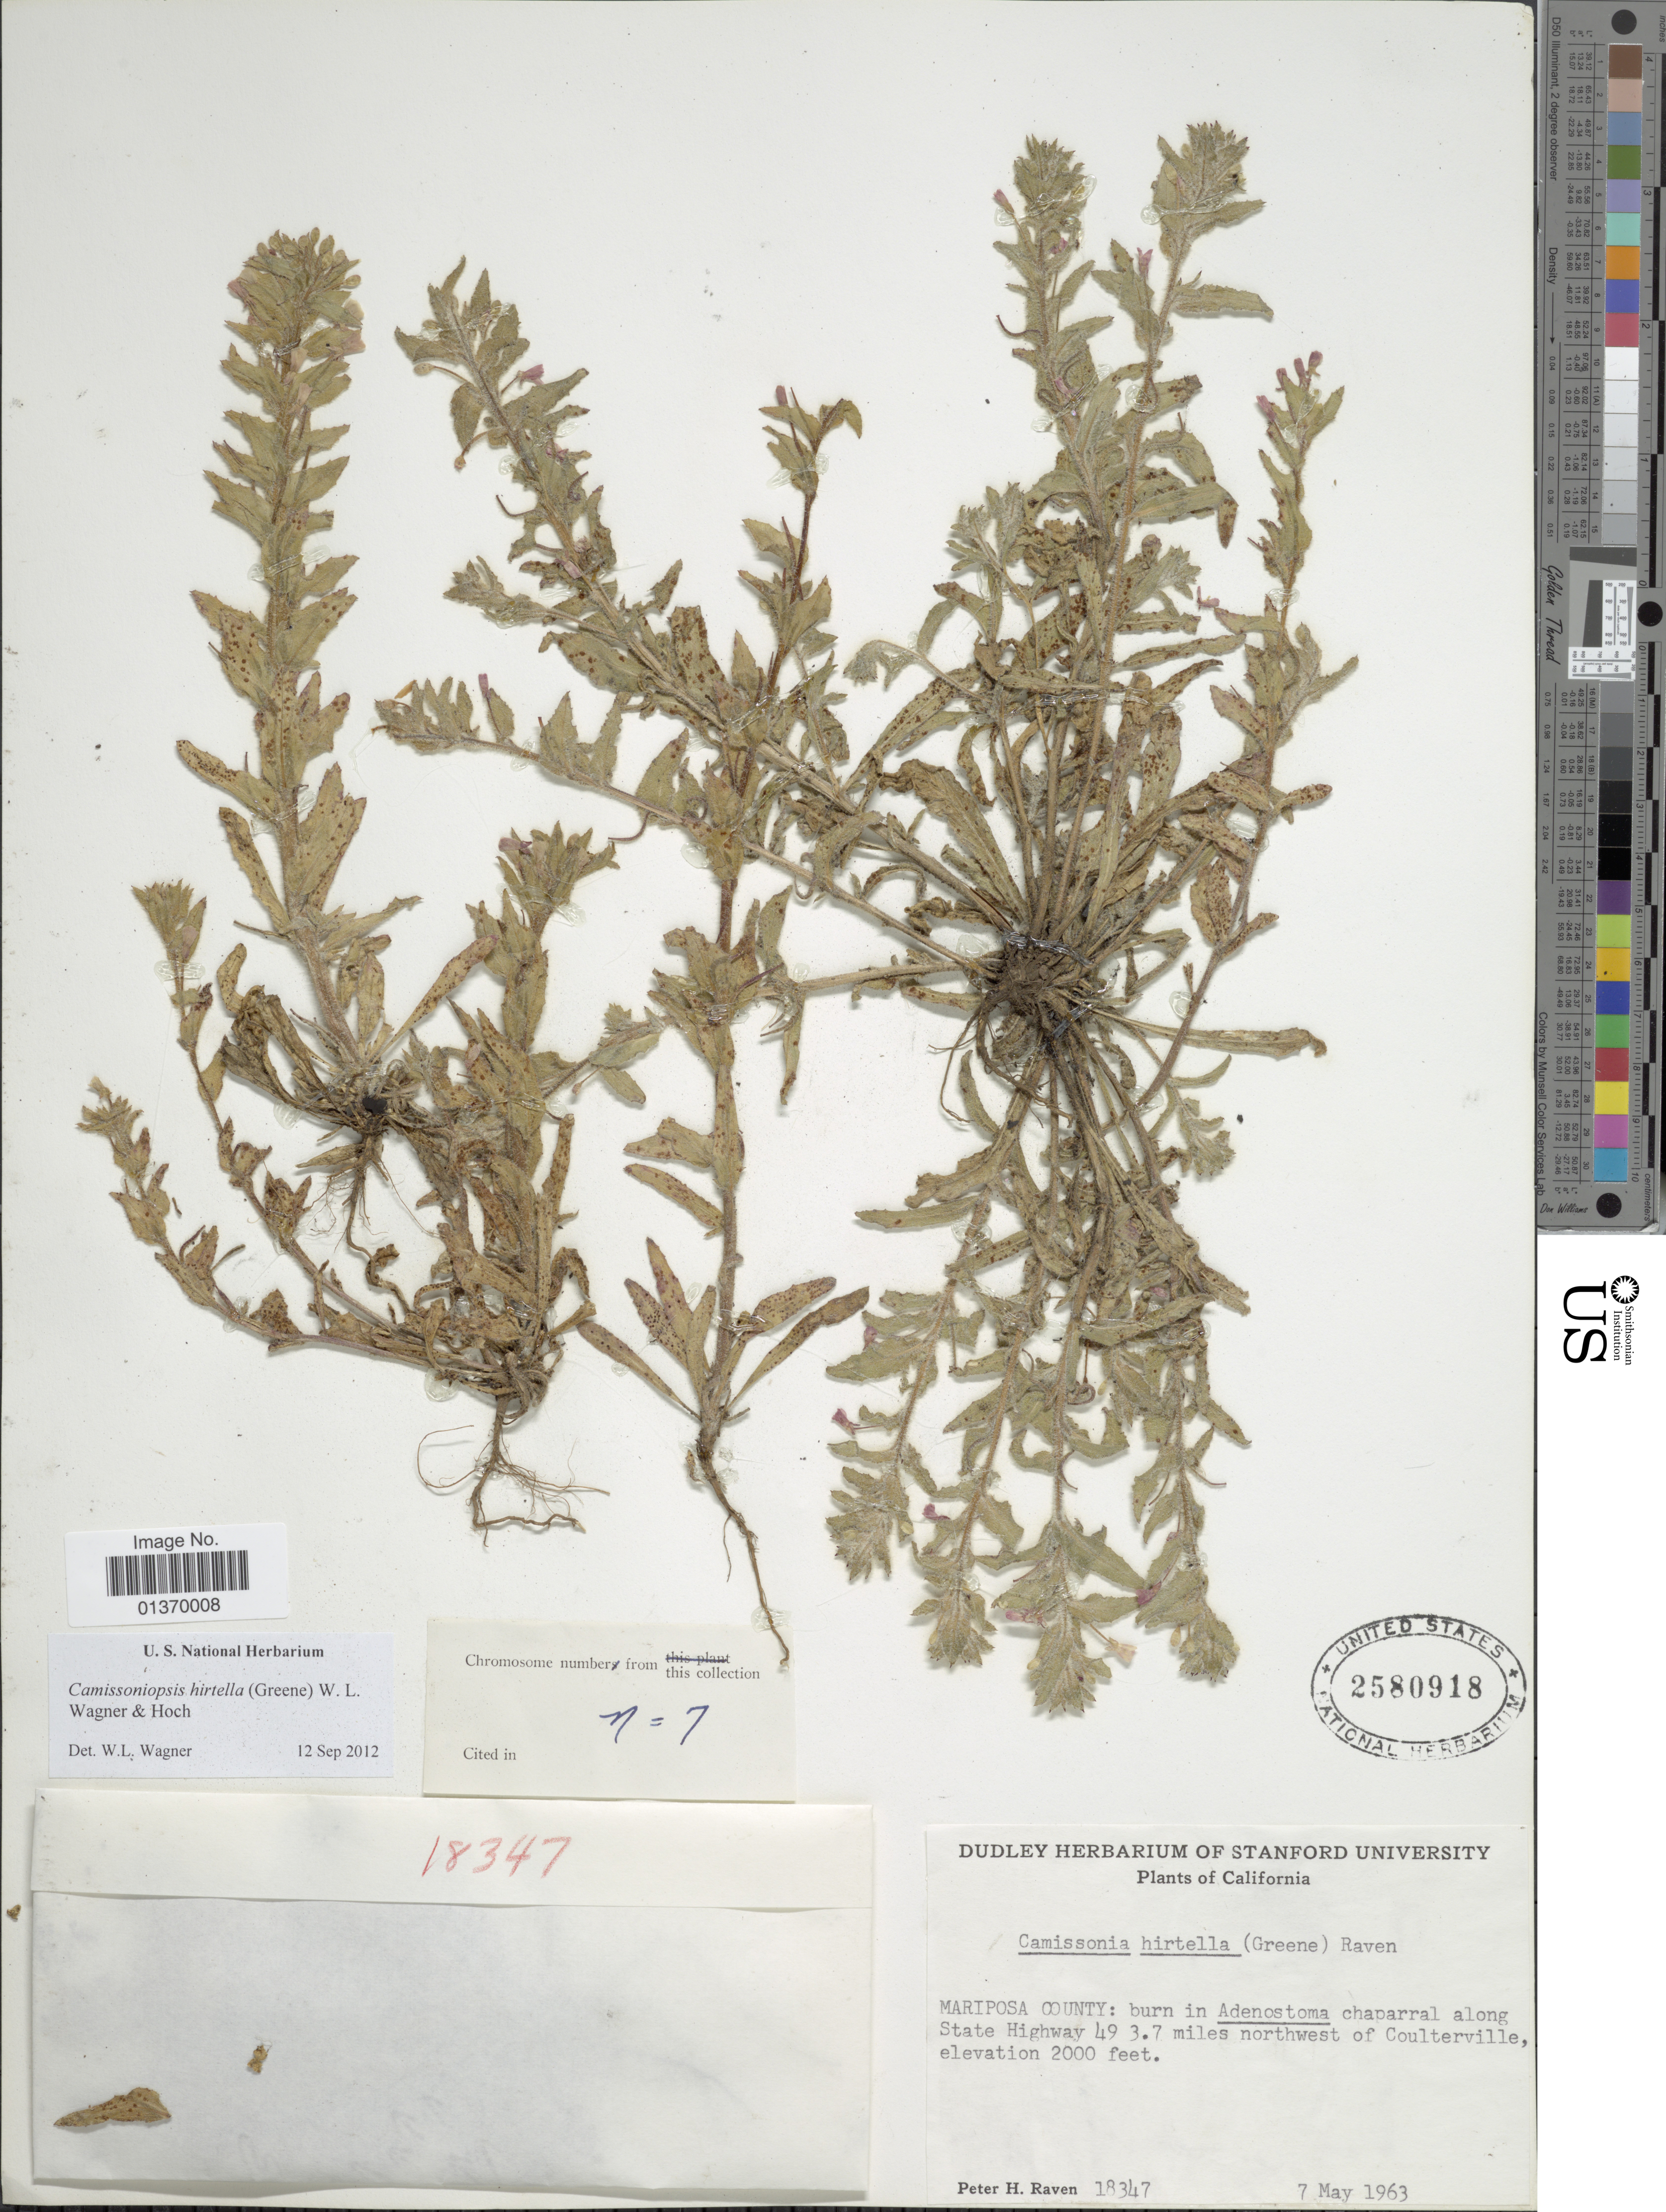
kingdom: Plantae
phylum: Tracheophyta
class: Magnoliopsida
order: Myrtales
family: Onagraceae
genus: Camissoniopsis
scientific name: Camissoniopsis hirtella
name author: (Greene) W.L. Wagner & Hoch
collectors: P. H. Raven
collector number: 18347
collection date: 1963-05-07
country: United States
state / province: California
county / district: Mariposa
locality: Mariposa County: along State Highway 49 3.7 miles northwest of Coulterville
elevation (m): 610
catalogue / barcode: US 2580918